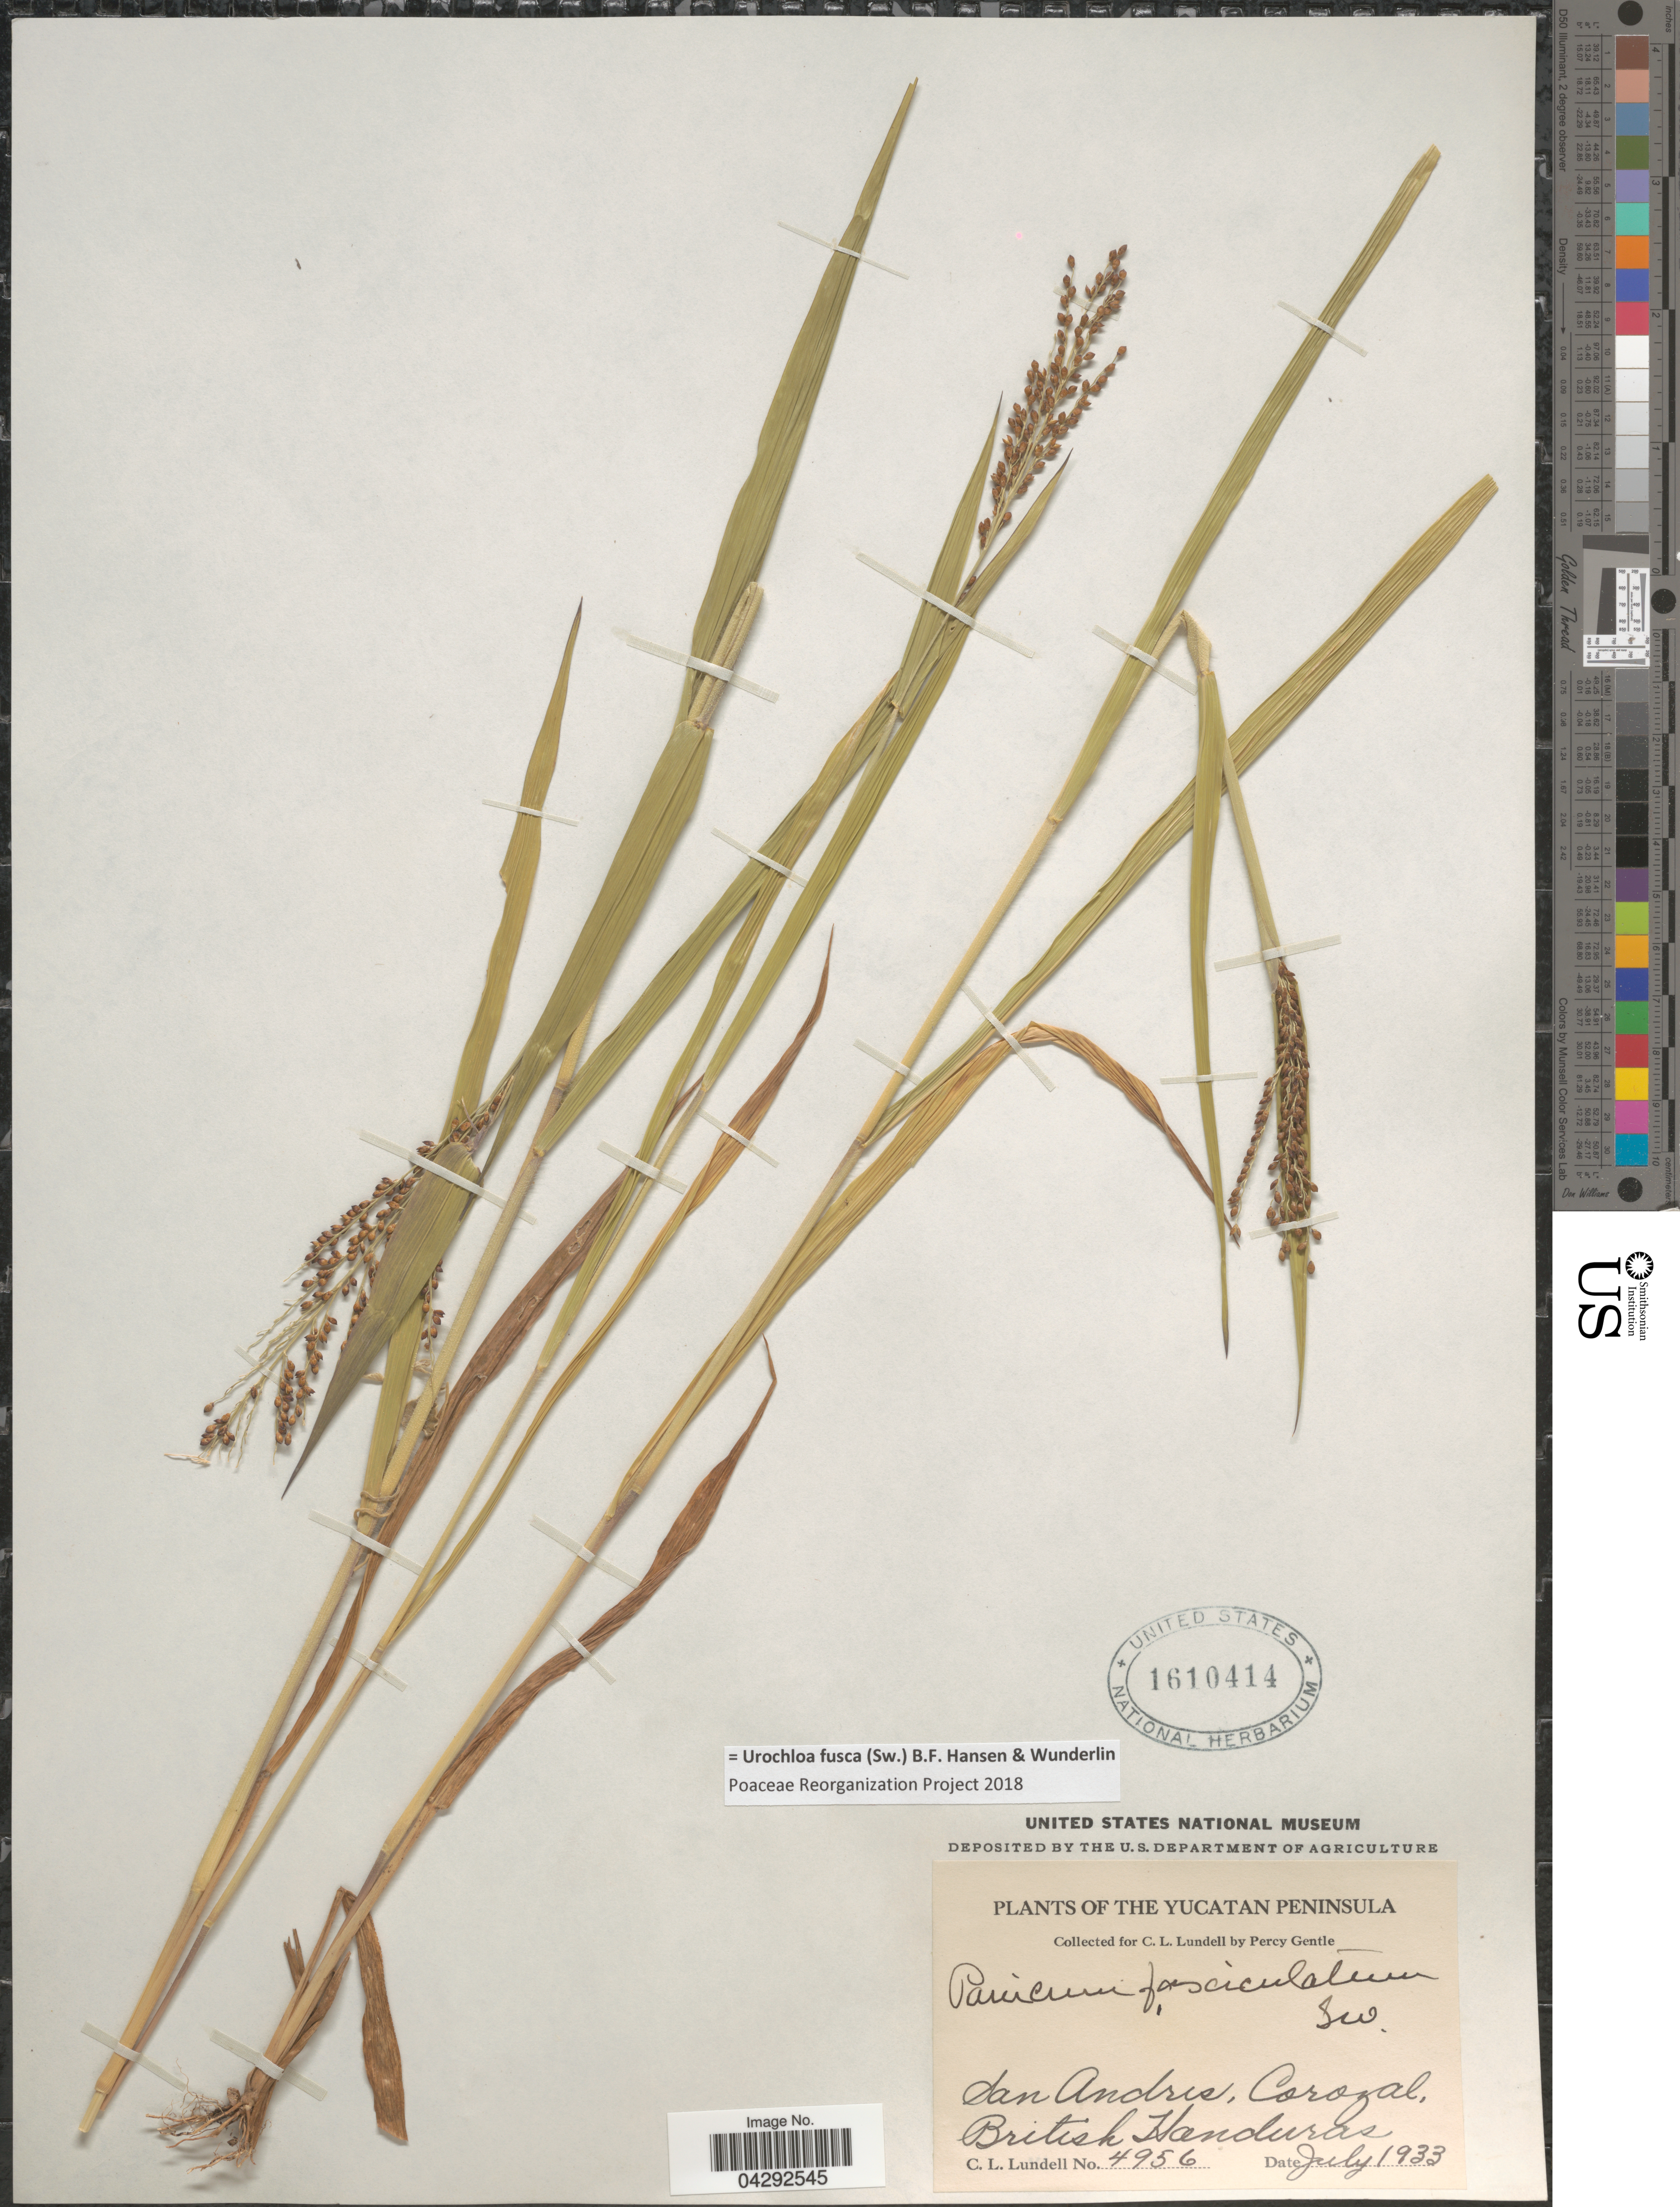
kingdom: Plantae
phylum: Tracheophyta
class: Liliopsida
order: Poales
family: Poaceae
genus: Urochloa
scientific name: Urochloa fusca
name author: (Sw.) B.F. Hansen & Wunderlin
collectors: C. L. Lundell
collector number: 4956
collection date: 1933-07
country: Belize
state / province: Corozal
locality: The Yucatan Peninsula. San Andres, British Honduras.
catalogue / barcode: US 1610414